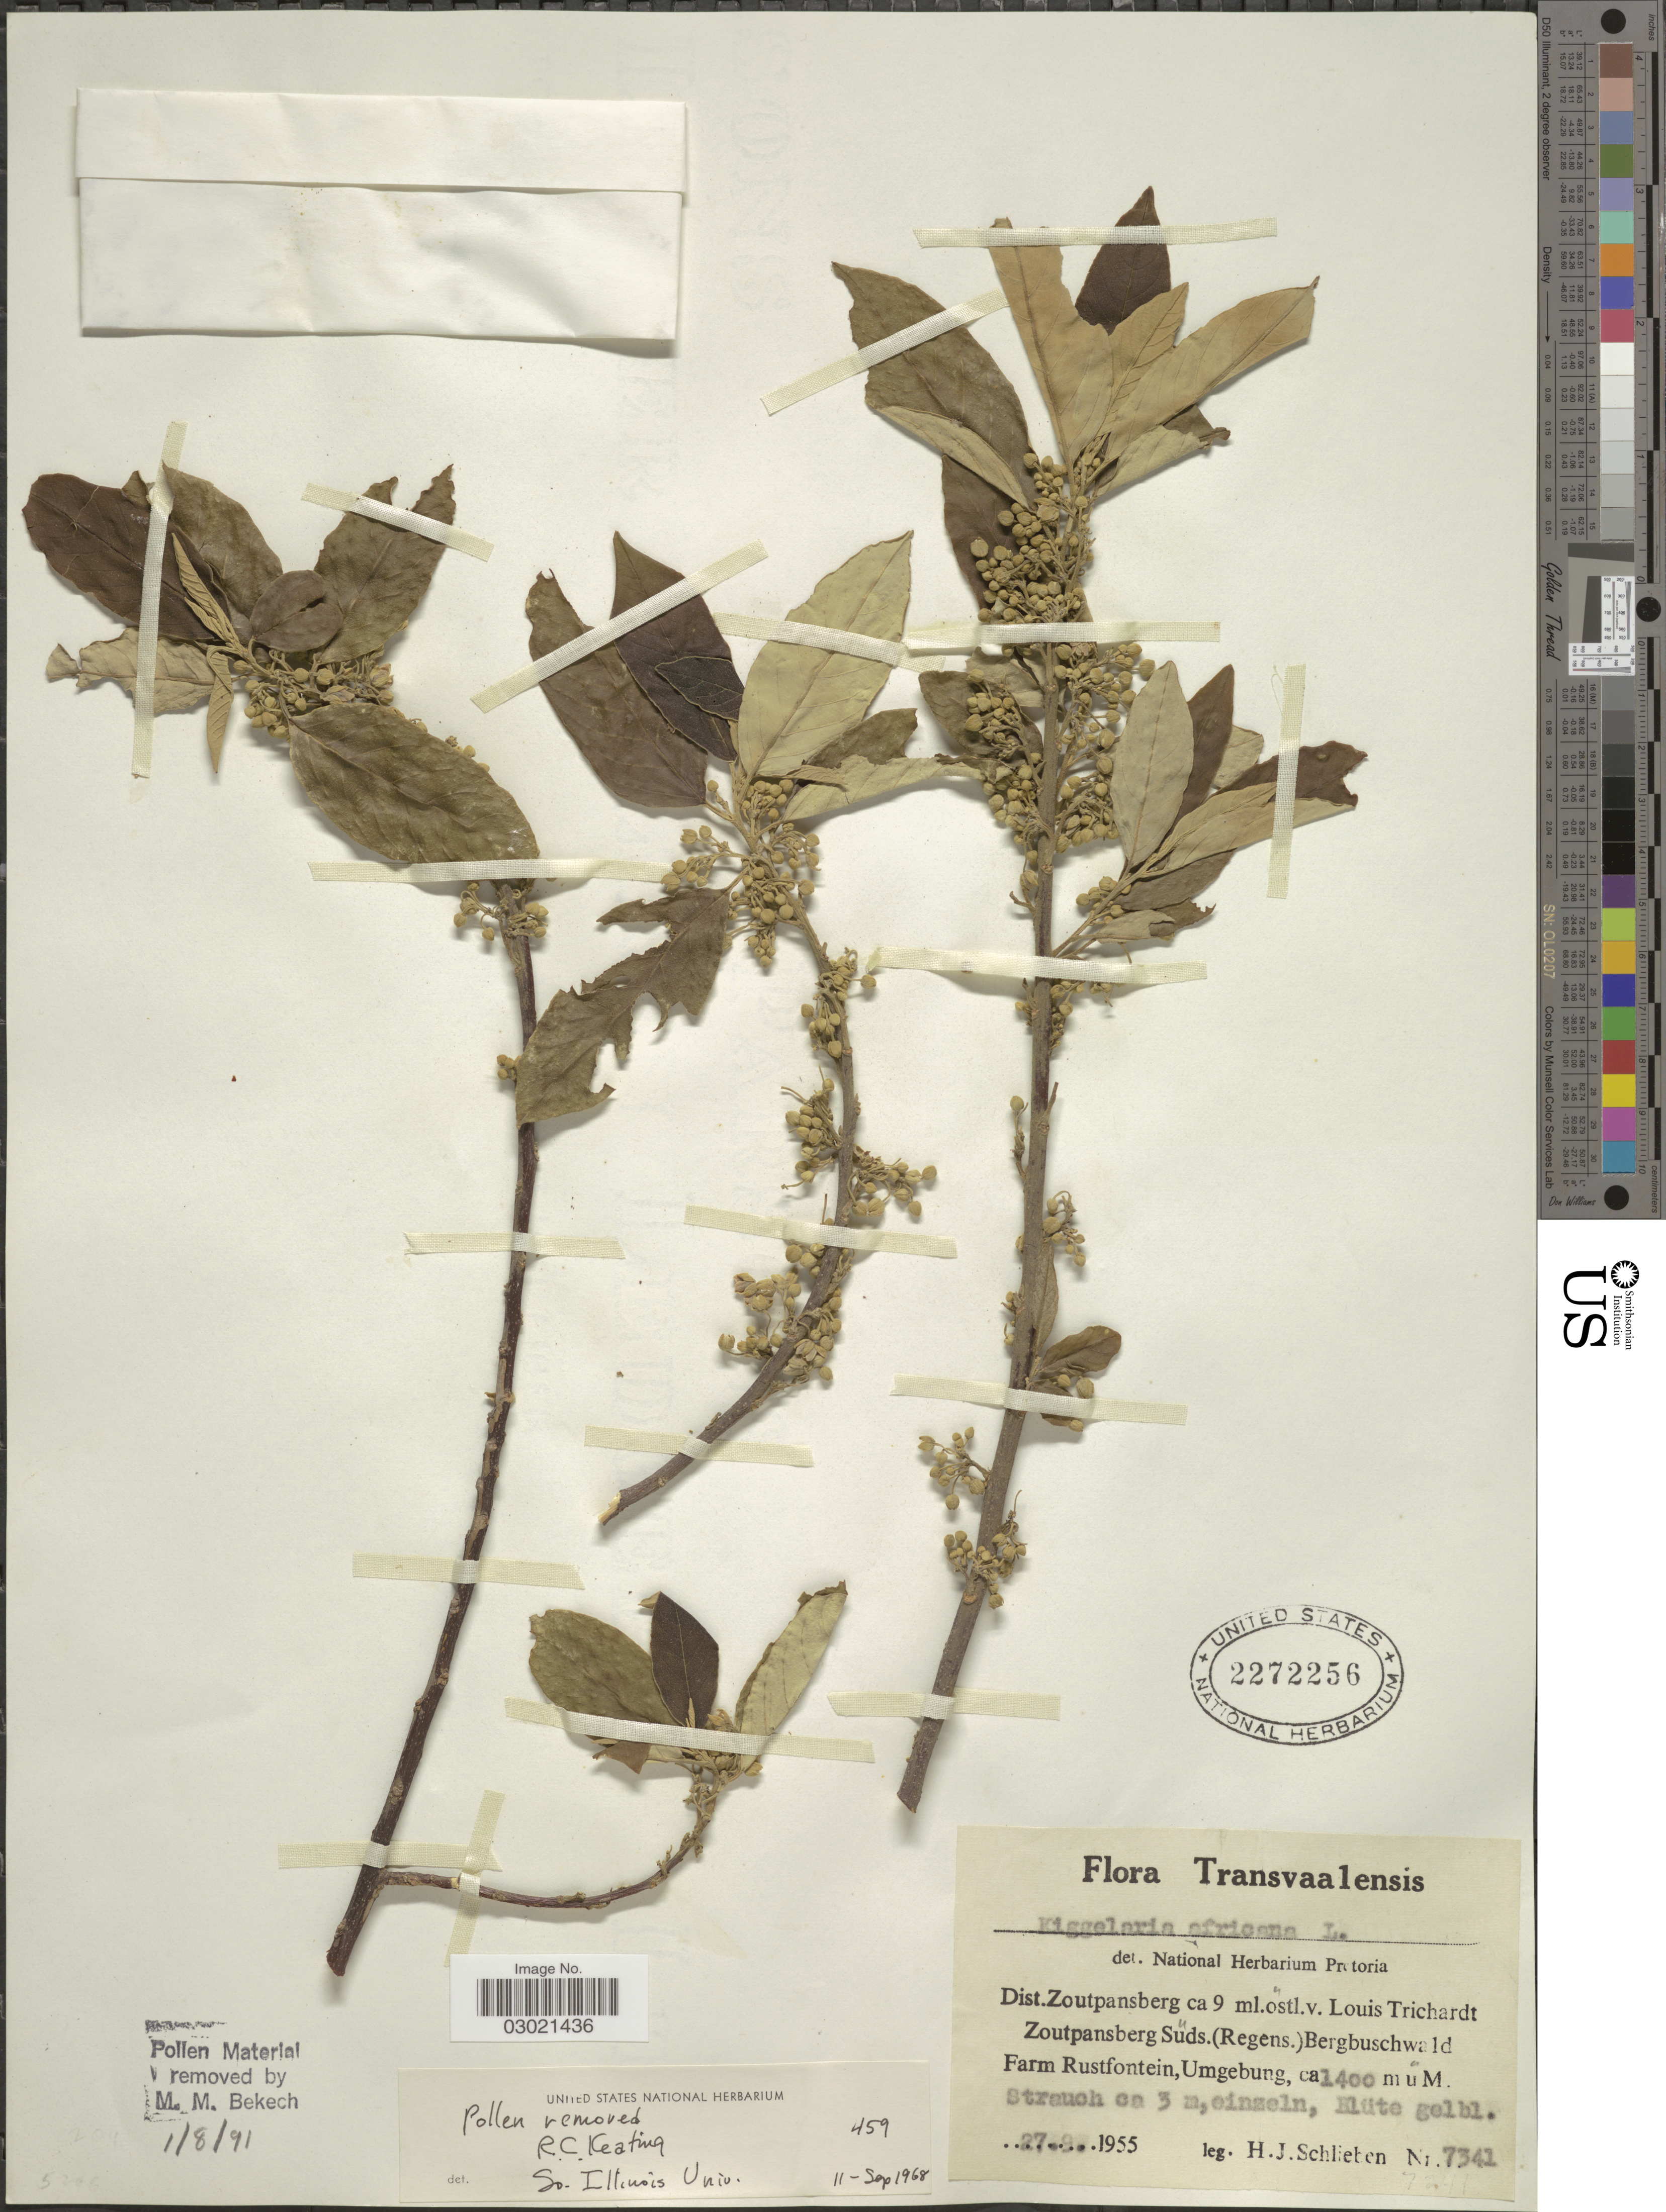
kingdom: Plantae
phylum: Tracheophyta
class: Magnoliopsida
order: Malpighiales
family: Achariaceae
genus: Kiggelaria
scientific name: Kiggelaria africana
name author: L.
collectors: H. J. Schlieben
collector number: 7341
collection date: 1955-09-27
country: South Africa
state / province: Limpopo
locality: Transvaalensis. Dist. Zoutpansberg ca 9 ml. östl. v. Louis Trichardt. Zoutpansberg Süds. (Regens.) Bergbuschwald, Farm Rustfontein, Umgebung.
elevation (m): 1400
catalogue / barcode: US 2272256